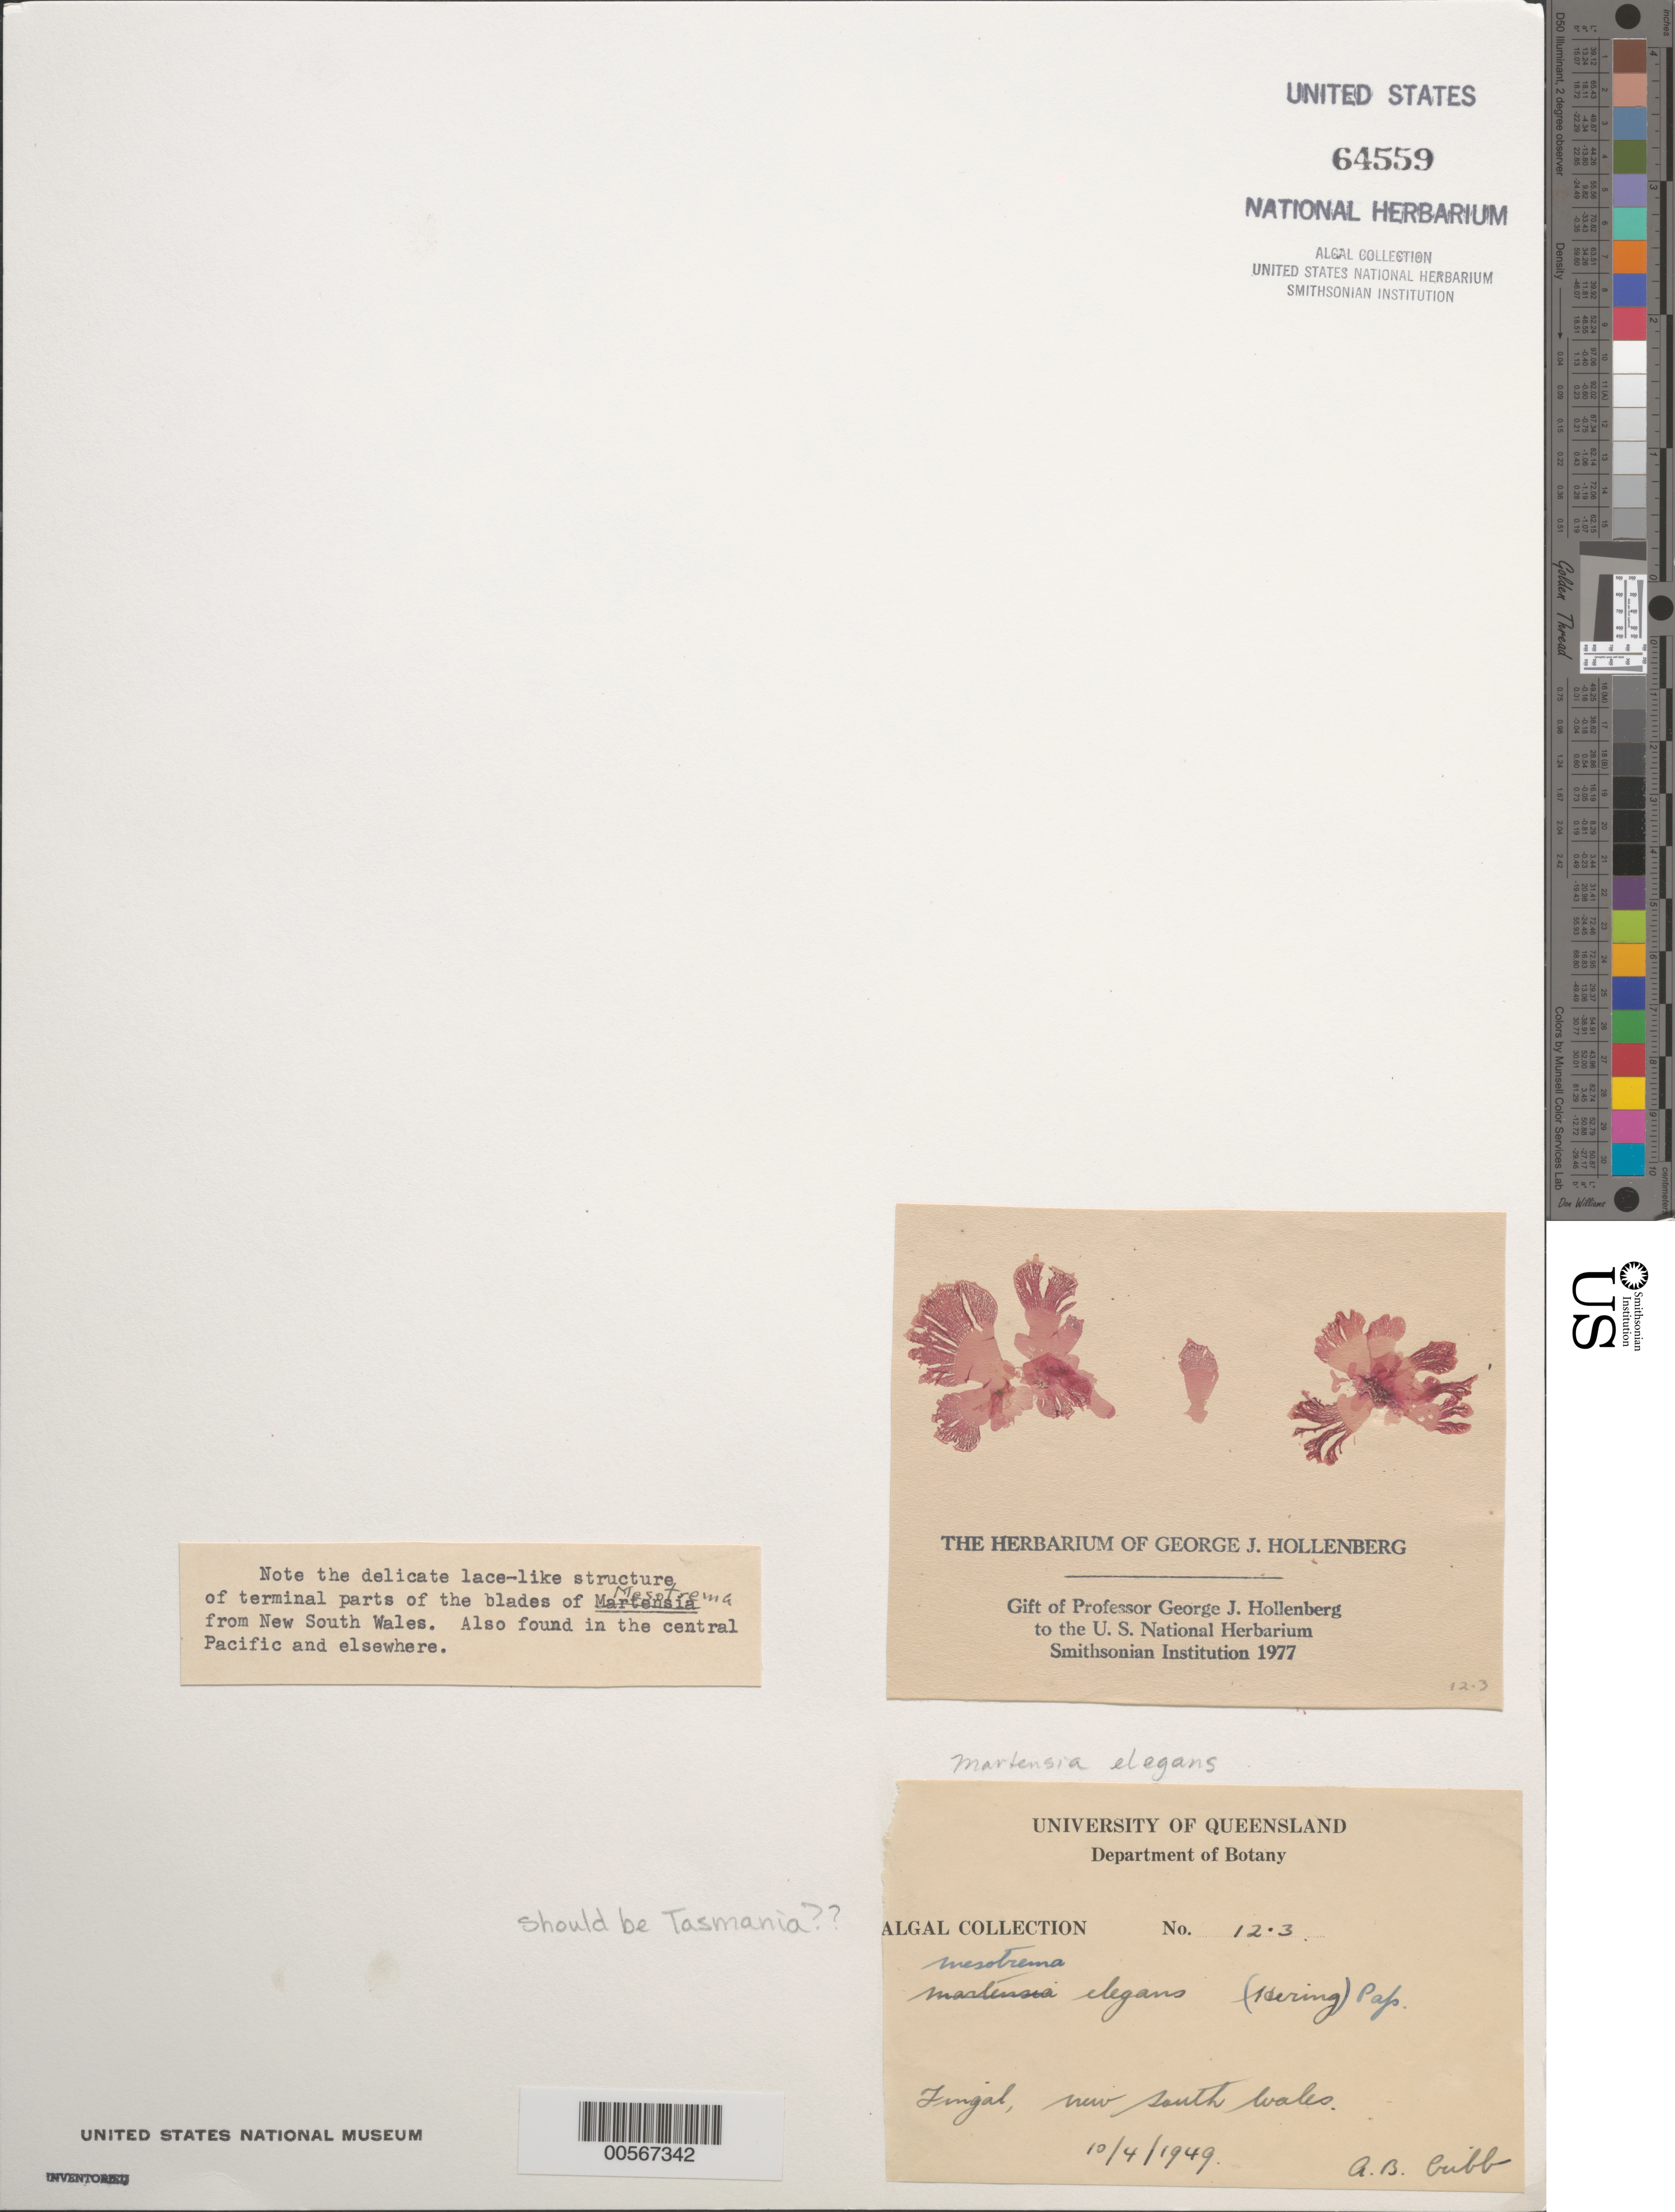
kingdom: Plantae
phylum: Rhodophyta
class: Florideophyceae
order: Ceramiales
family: Delesseriaceae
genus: Martensia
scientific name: Martensia elegans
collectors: A. Cribb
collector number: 12.3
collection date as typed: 10 Apr 1949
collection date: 1949-04-10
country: Australia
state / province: Tasmania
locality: Fingal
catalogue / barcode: US 64559